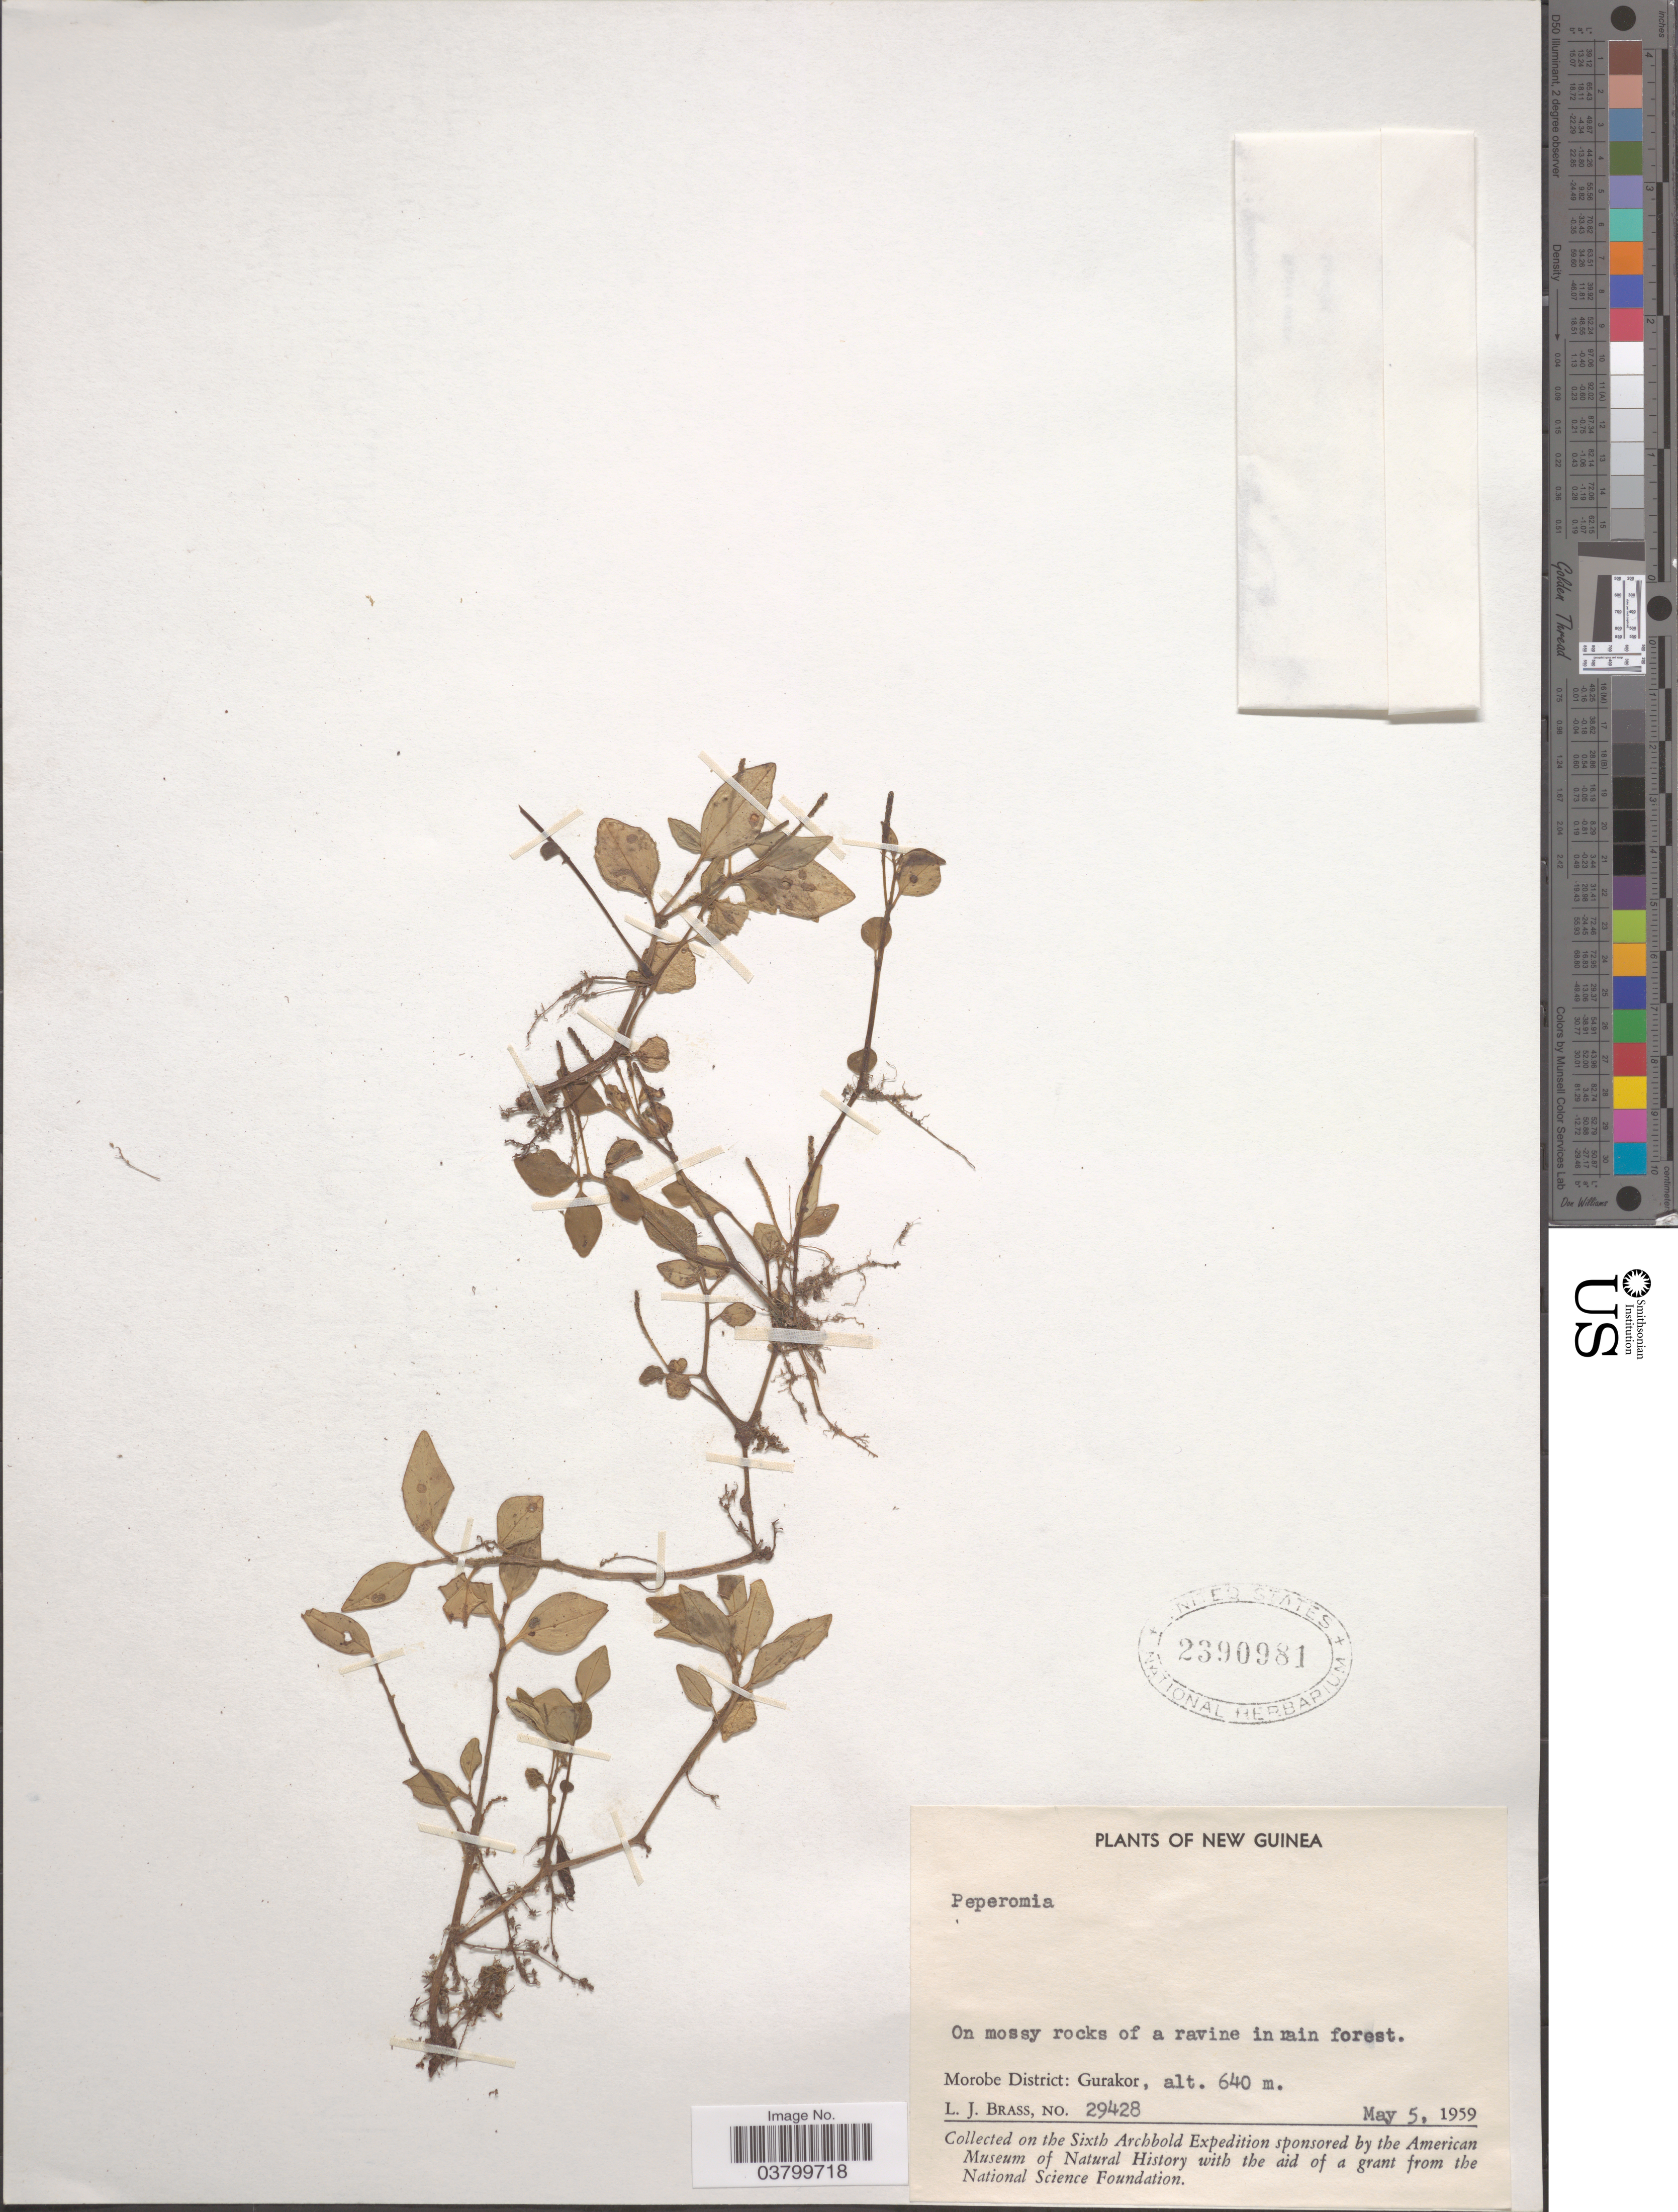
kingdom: Plantae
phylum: Tracheophyta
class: Magnoliopsida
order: Piperales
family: Piperaceae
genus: Peperomia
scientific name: Peperomia sp.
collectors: L. J. Brass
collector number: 29428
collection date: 1959-05-05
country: Papua New Guinea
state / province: Morobe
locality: New Guinea. Morobe District: Gurakor.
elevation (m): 640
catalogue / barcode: US 2390981